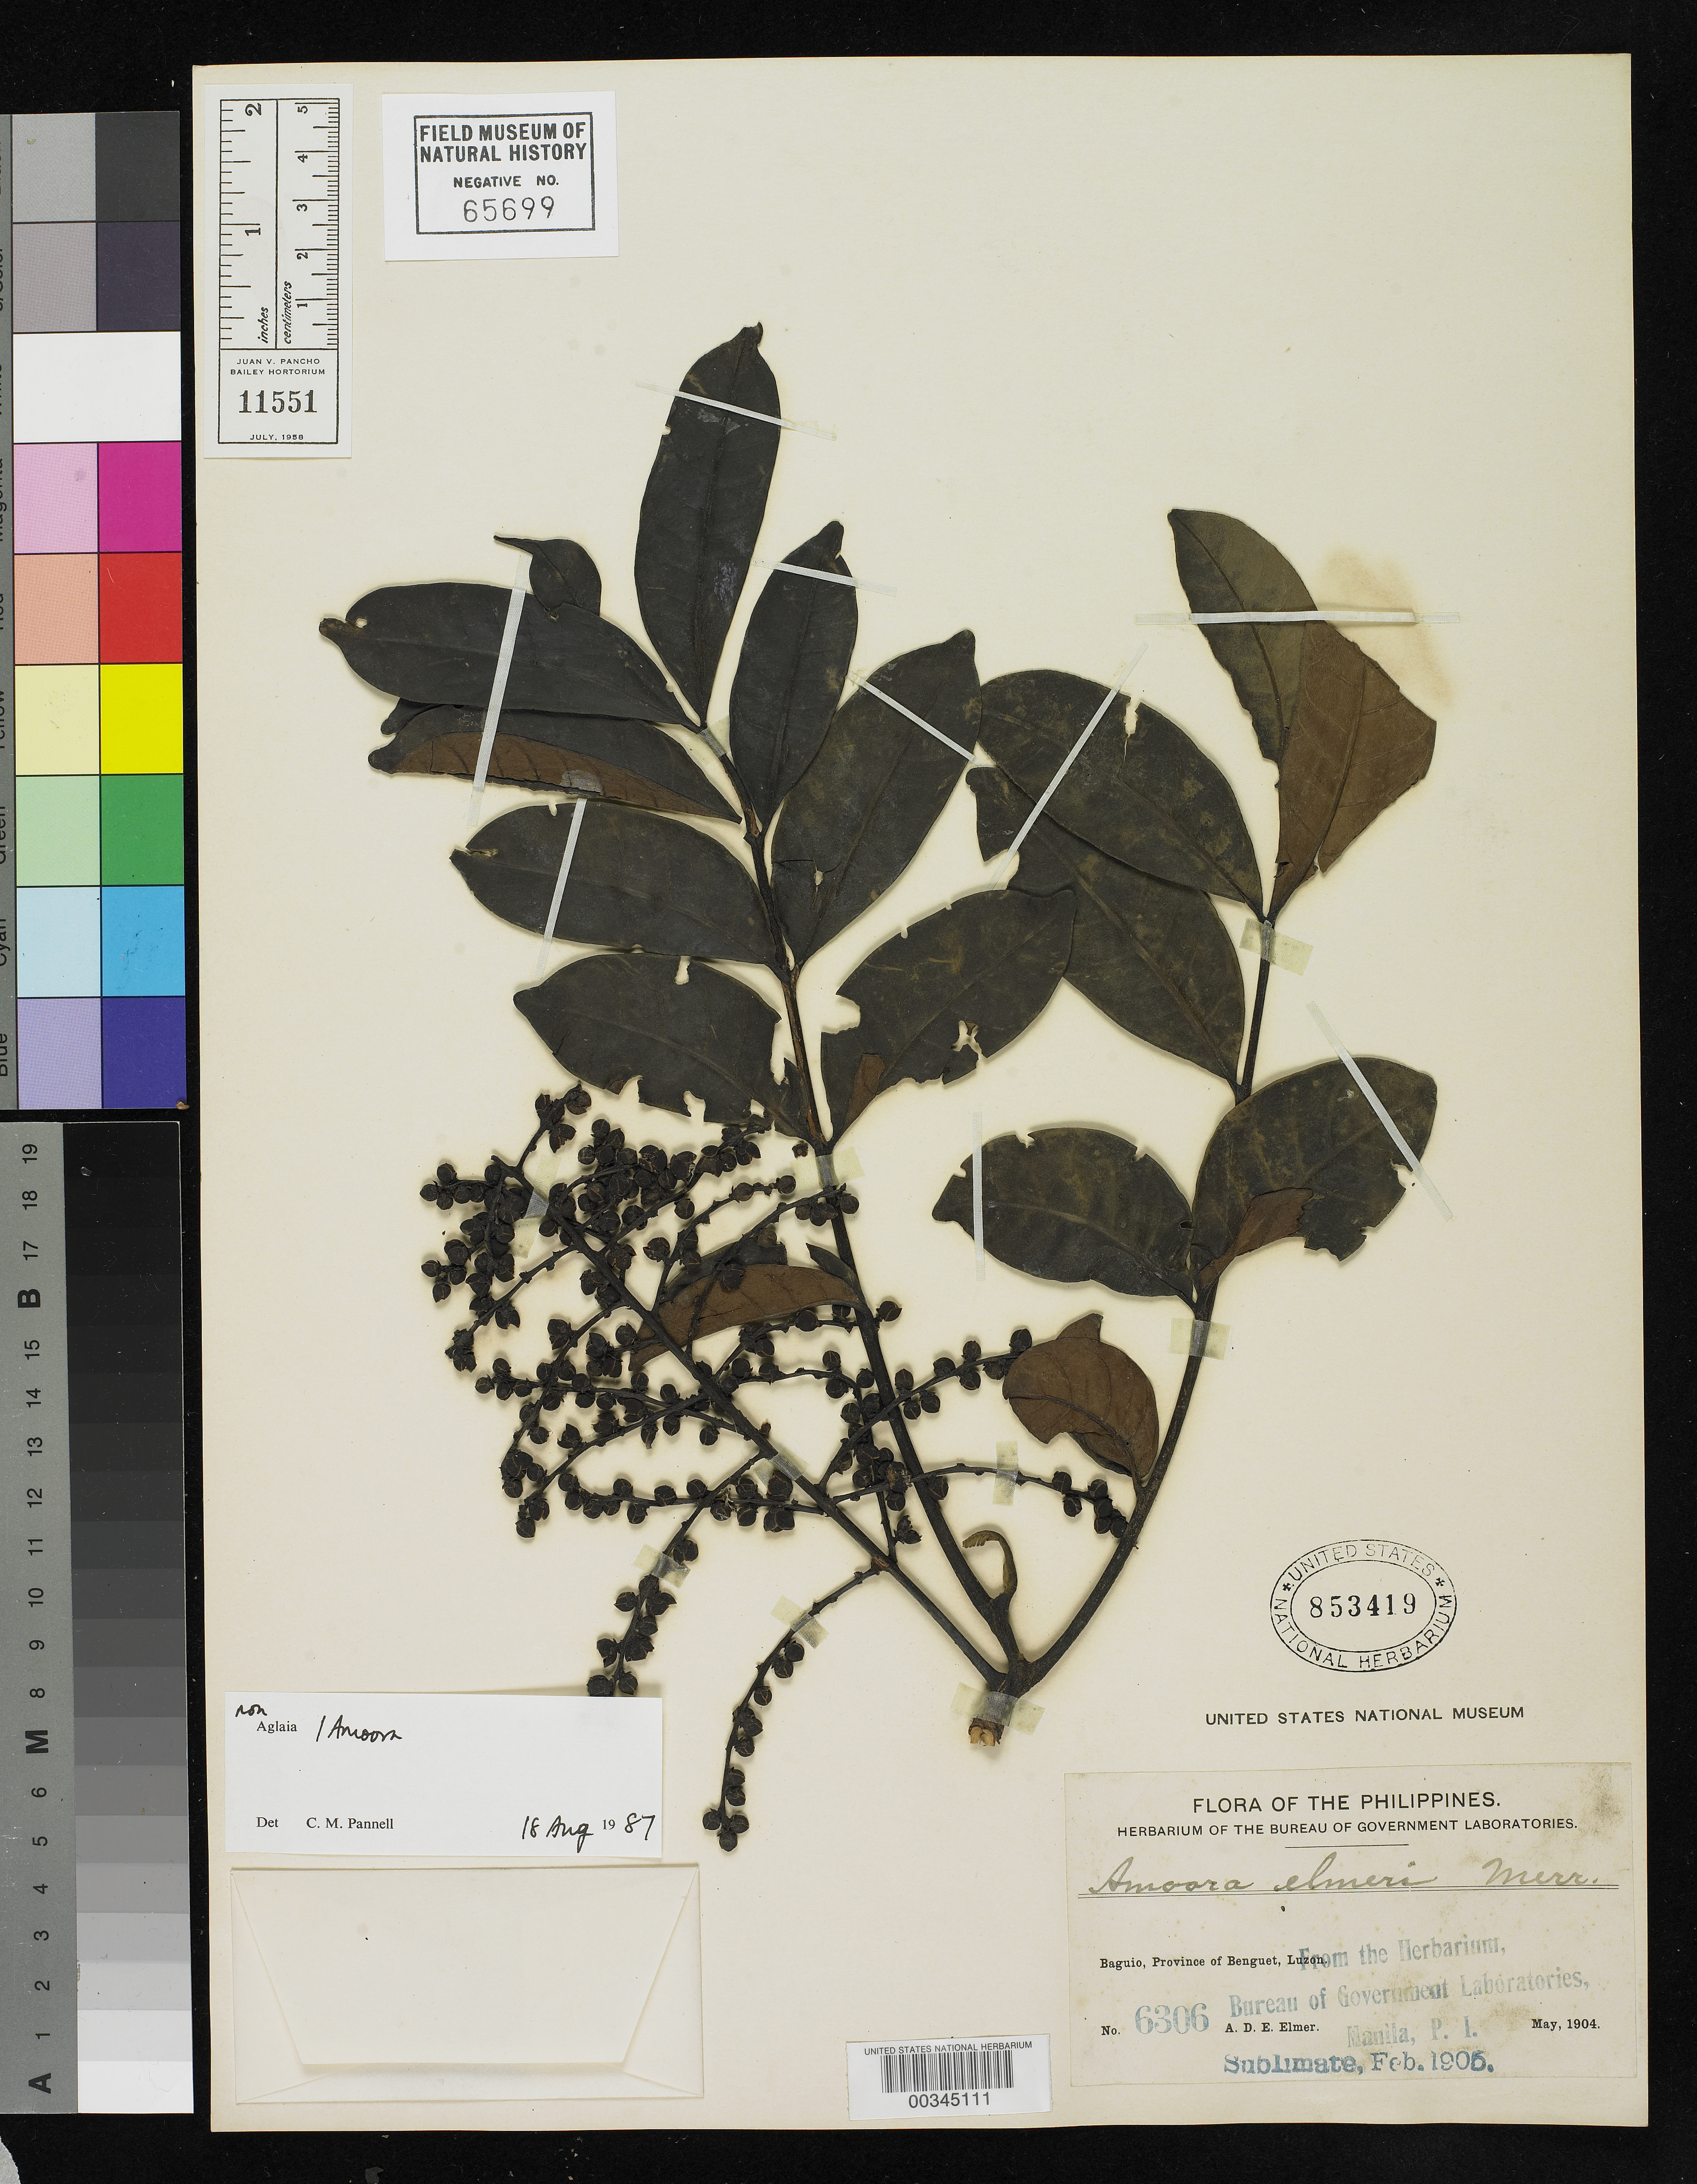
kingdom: Plantae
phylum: Tracheophyta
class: Magnoliopsida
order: Sapindales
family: Meliaceae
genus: Amoora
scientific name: Amoora elmeri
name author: Merr.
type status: Isotype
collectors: A. D. E. Elmer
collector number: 6306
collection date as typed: May 1904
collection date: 1904-05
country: Philippines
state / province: Cordillera (Administrative Region)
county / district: Benguet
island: Luzon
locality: Baguio.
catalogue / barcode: US 853419